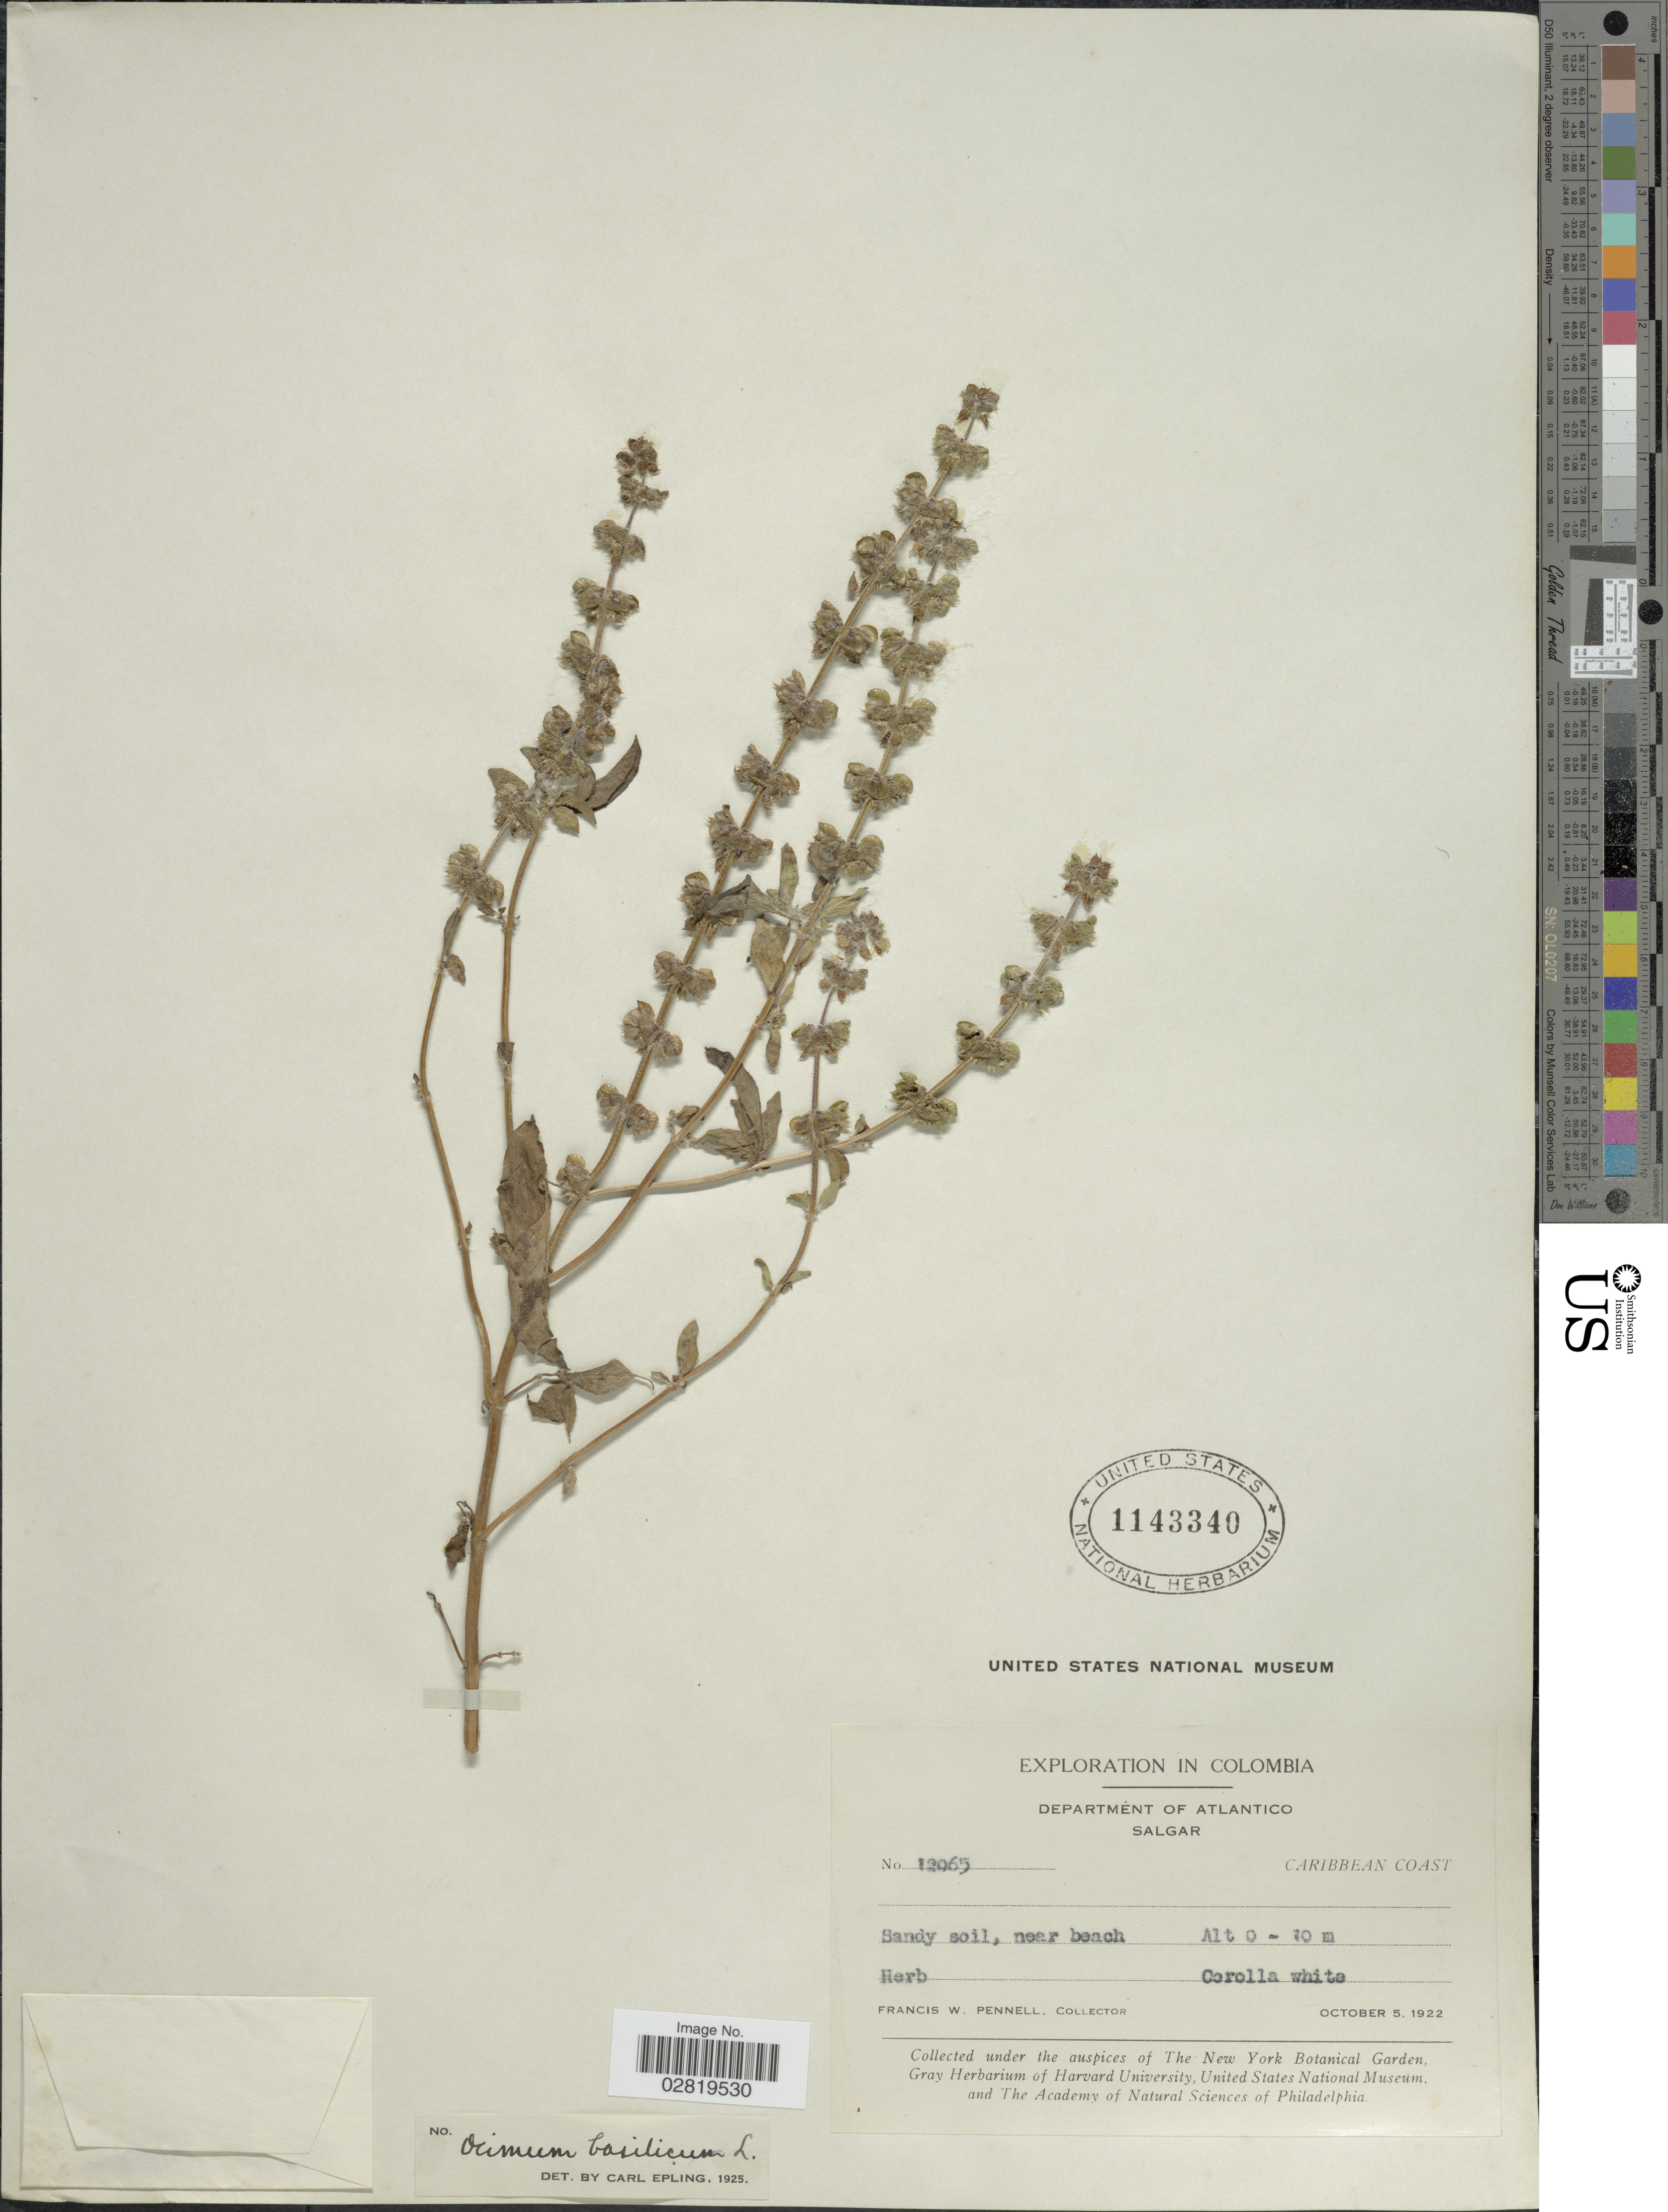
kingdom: Plantae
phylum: Tracheophyta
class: Magnoliopsida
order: Lamiales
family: Lamiaceae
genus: Ocimum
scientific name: Ocimum basilicum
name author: L.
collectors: F. W. Pennell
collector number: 12065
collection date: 1922-10-05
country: Colombia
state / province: Atlántico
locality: Departmént of Atlantico, Salgar, Caribbean Coast.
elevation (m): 0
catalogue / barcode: US 1143340